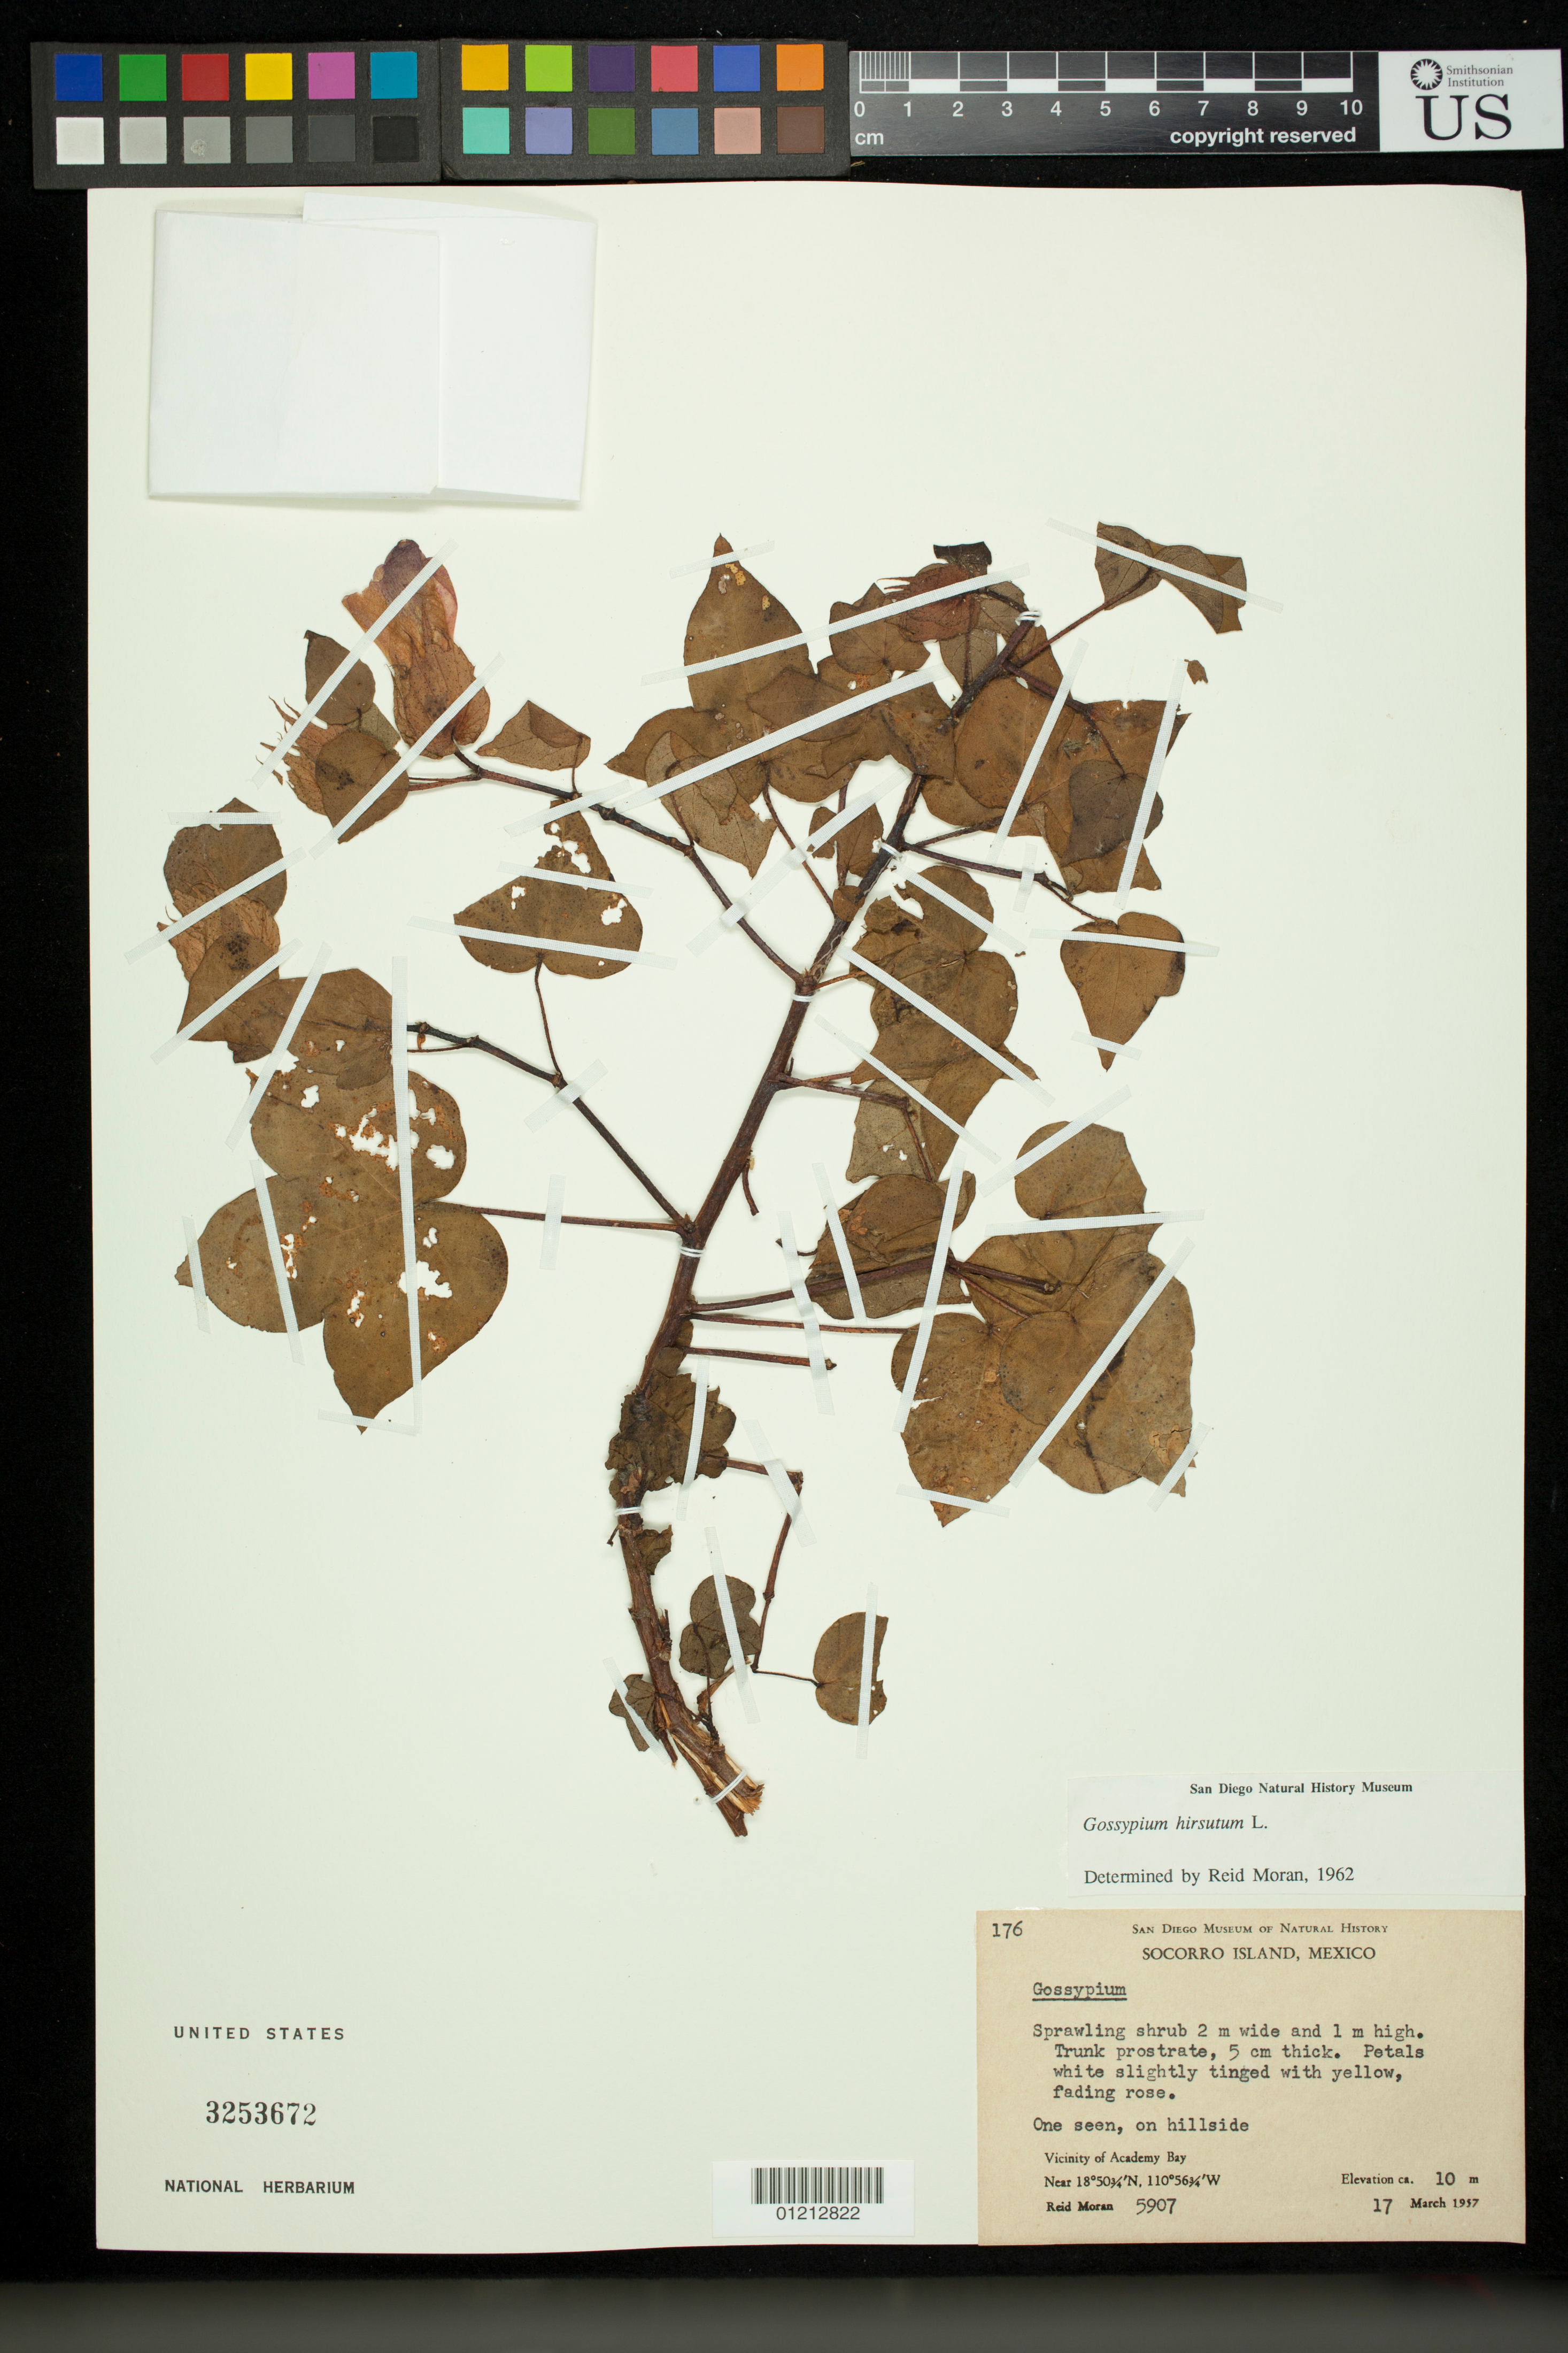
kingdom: Plantae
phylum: Tracheophyta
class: Magnoliopsida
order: Malvales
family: Malvaceae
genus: Gossypium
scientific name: Gossypium hirsutum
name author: L.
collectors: R. V. Moran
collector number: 5907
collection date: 1957-03-17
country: Mexico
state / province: Colima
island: Socorro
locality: On hillside. Vicinity of Academy Bay.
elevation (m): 10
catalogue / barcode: US 3253672